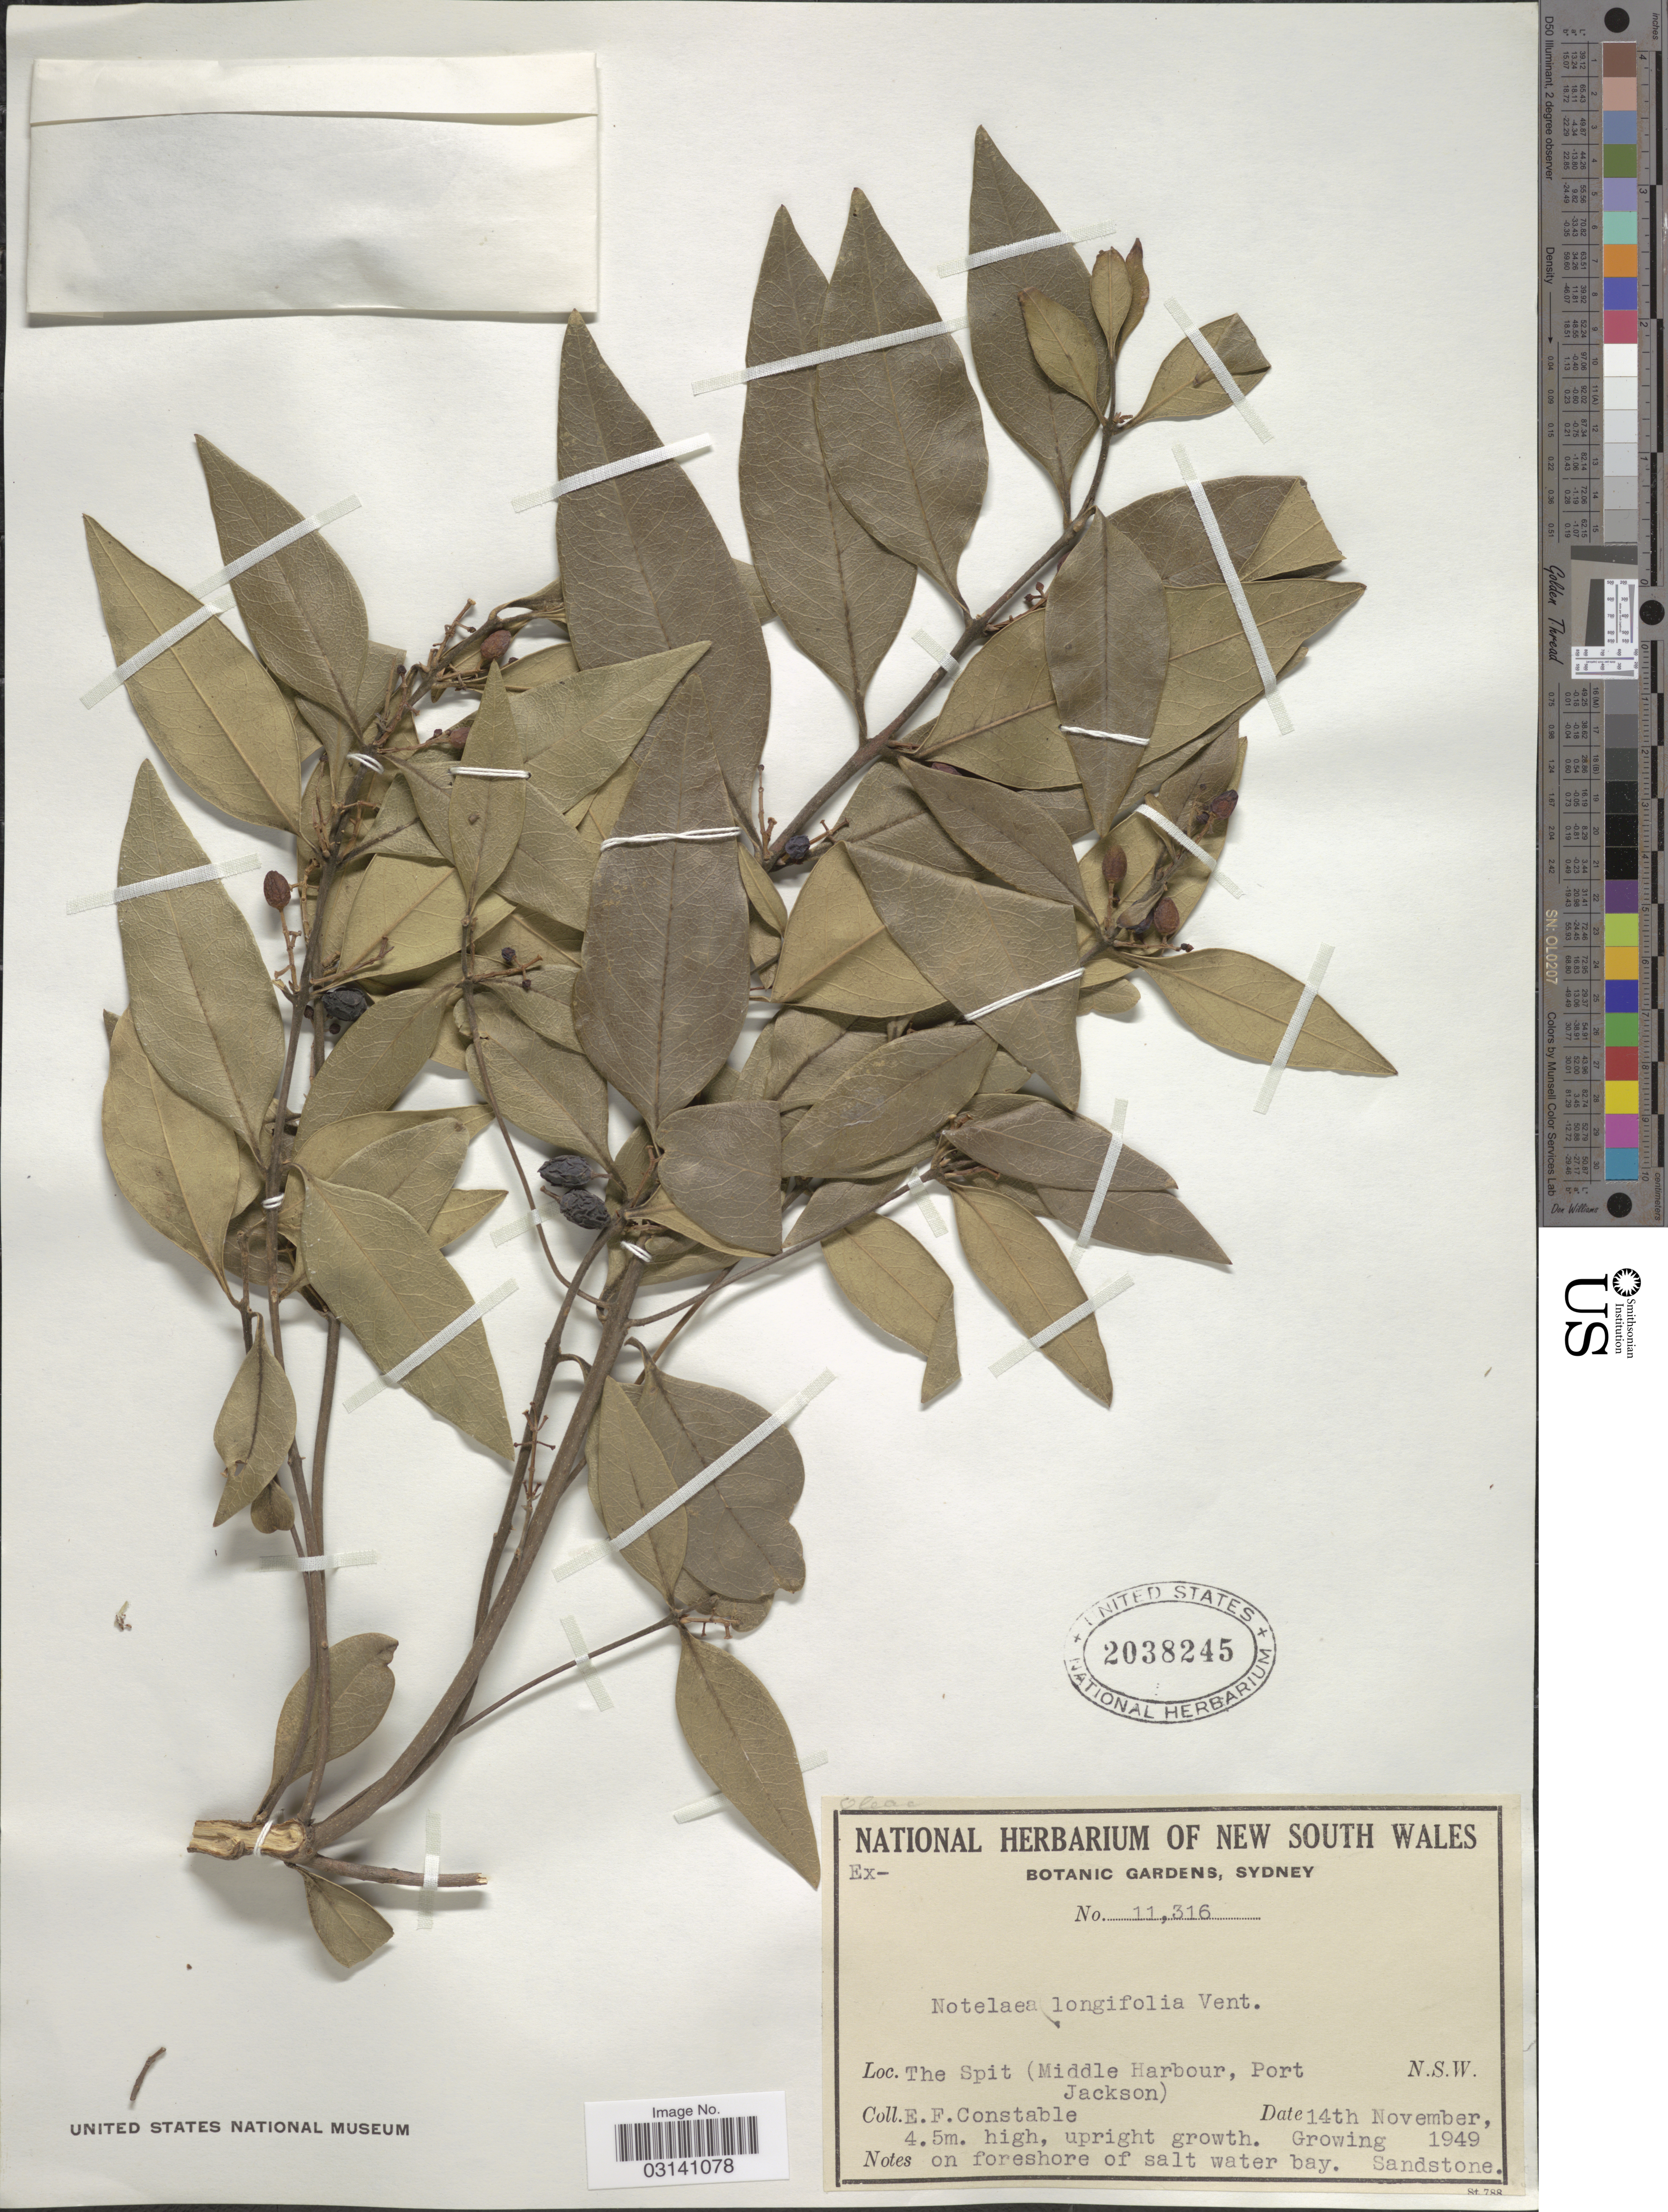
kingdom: Plantae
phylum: Tracheophyta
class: Magnoliopsida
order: Lamiales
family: Oleaceae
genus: Notelaea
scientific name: Notelaea longifolia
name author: Vent.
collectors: E. F. Constable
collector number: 11316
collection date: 1949-11-14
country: Australia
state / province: New South Wales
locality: The Spit (Middle Harbour, Port Jackson). N. S. W.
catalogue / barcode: US 2038245